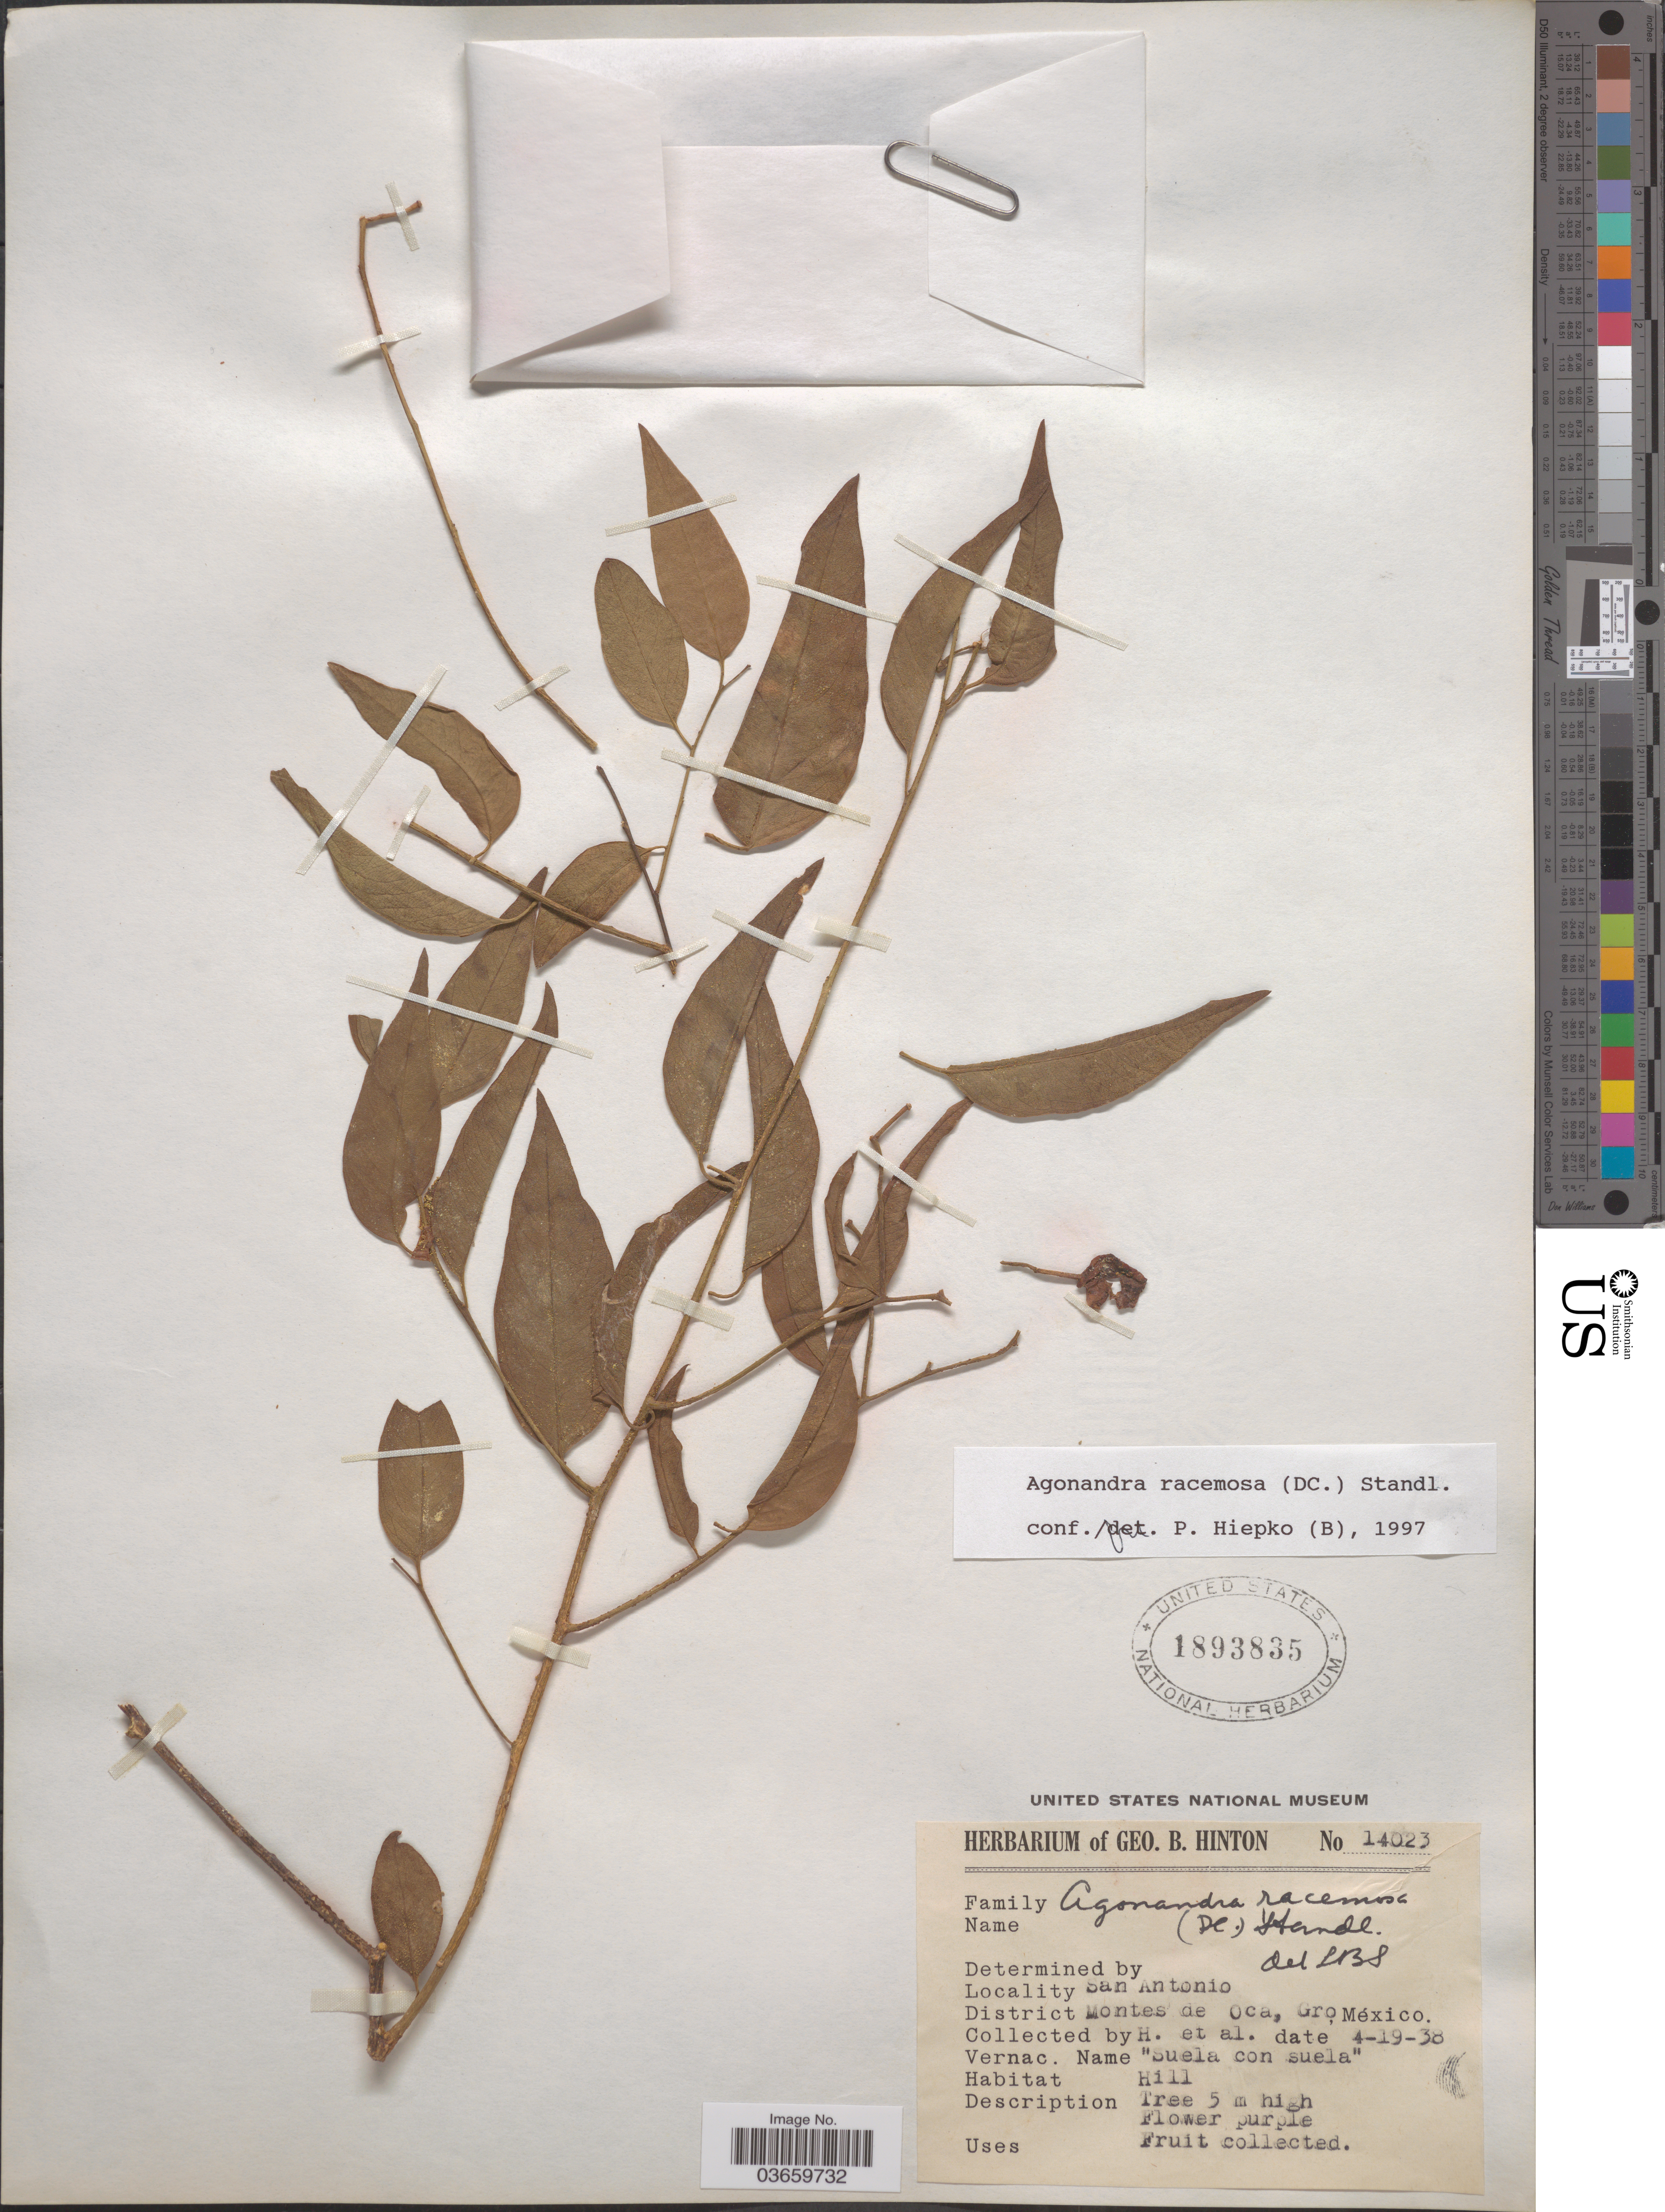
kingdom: Plantae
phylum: Tracheophyta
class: Magnoliopsida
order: Santalales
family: Opiliaceae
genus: Agonandra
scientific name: Agonandra racemosa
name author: (DC.) Standl.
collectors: G. B. Hinton & et al.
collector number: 14023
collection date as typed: Transcribed d/m/y: 19/4/38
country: Mexico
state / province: Guerrero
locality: San Antonio. District Montes de Oca.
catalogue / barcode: US 1893835